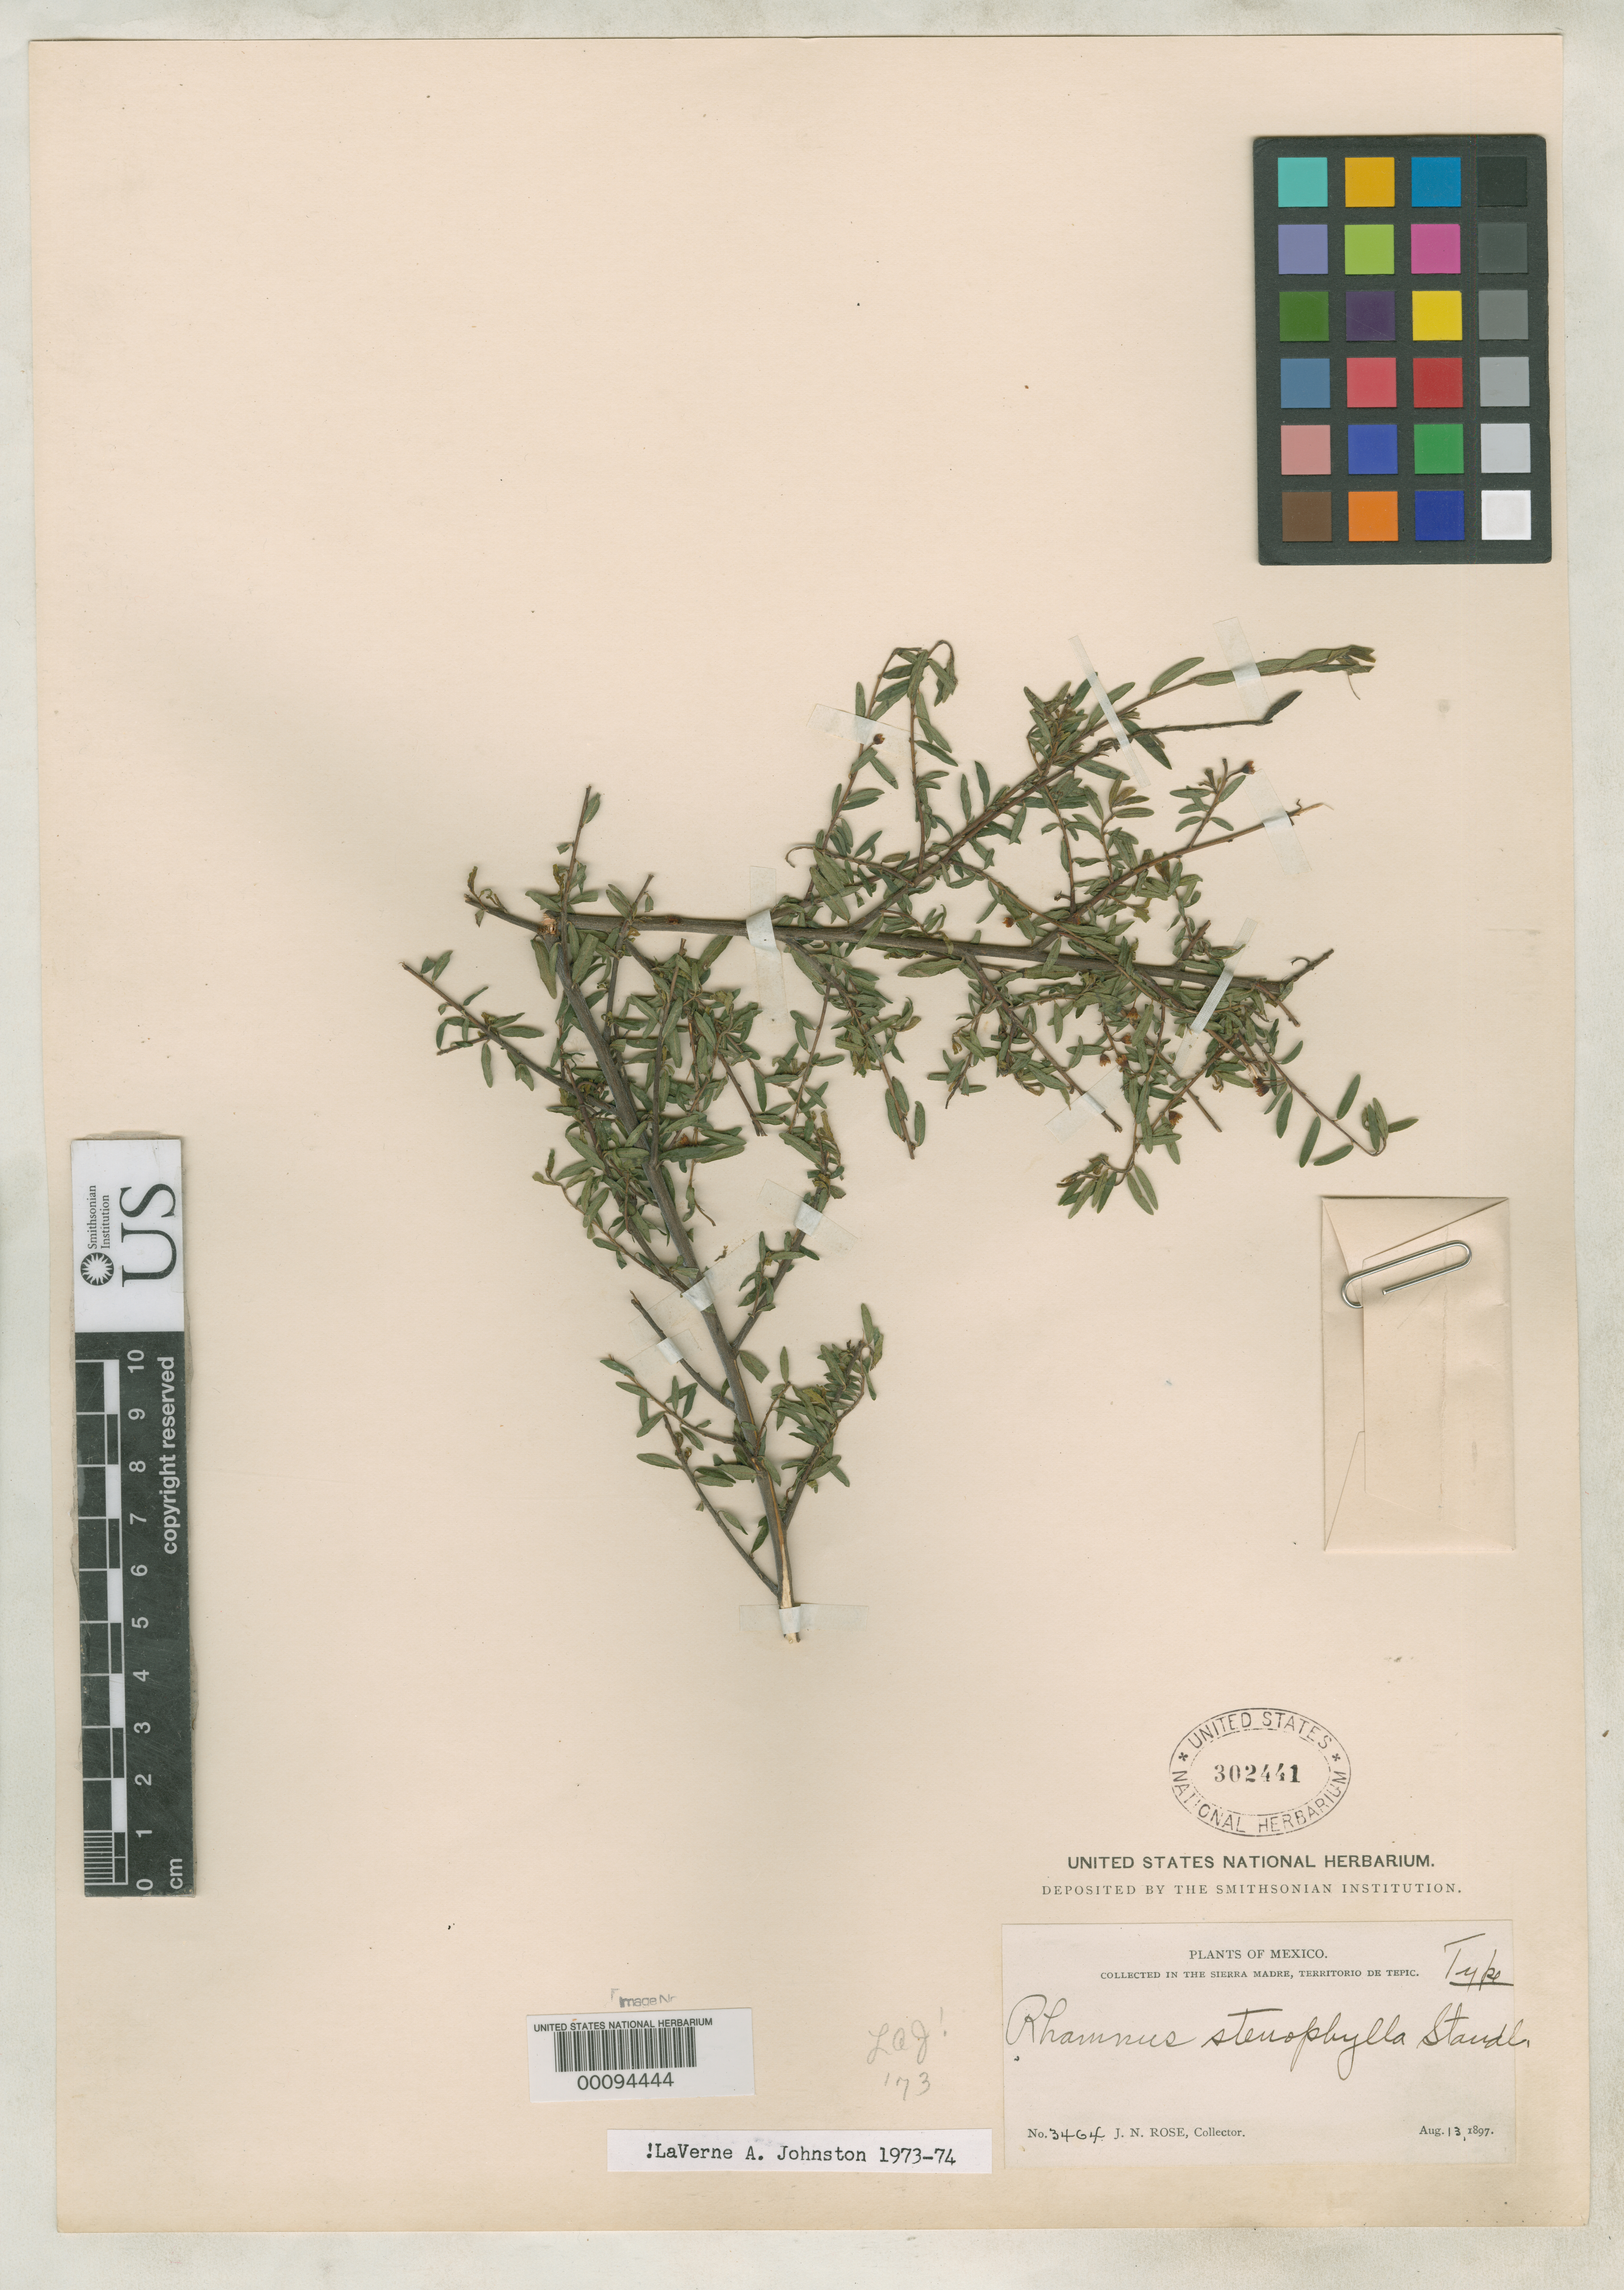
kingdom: Plantae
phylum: Tracheophyta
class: Magnoliopsida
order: Rosales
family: Rhamnaceae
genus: Rhamnus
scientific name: Rhamnus stenophylla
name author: Standl.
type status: Holotype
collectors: J. N. Rose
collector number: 3464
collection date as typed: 13 Aug 1897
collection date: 1897-08-13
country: Mexico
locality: Sierra Madre.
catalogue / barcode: US 302441